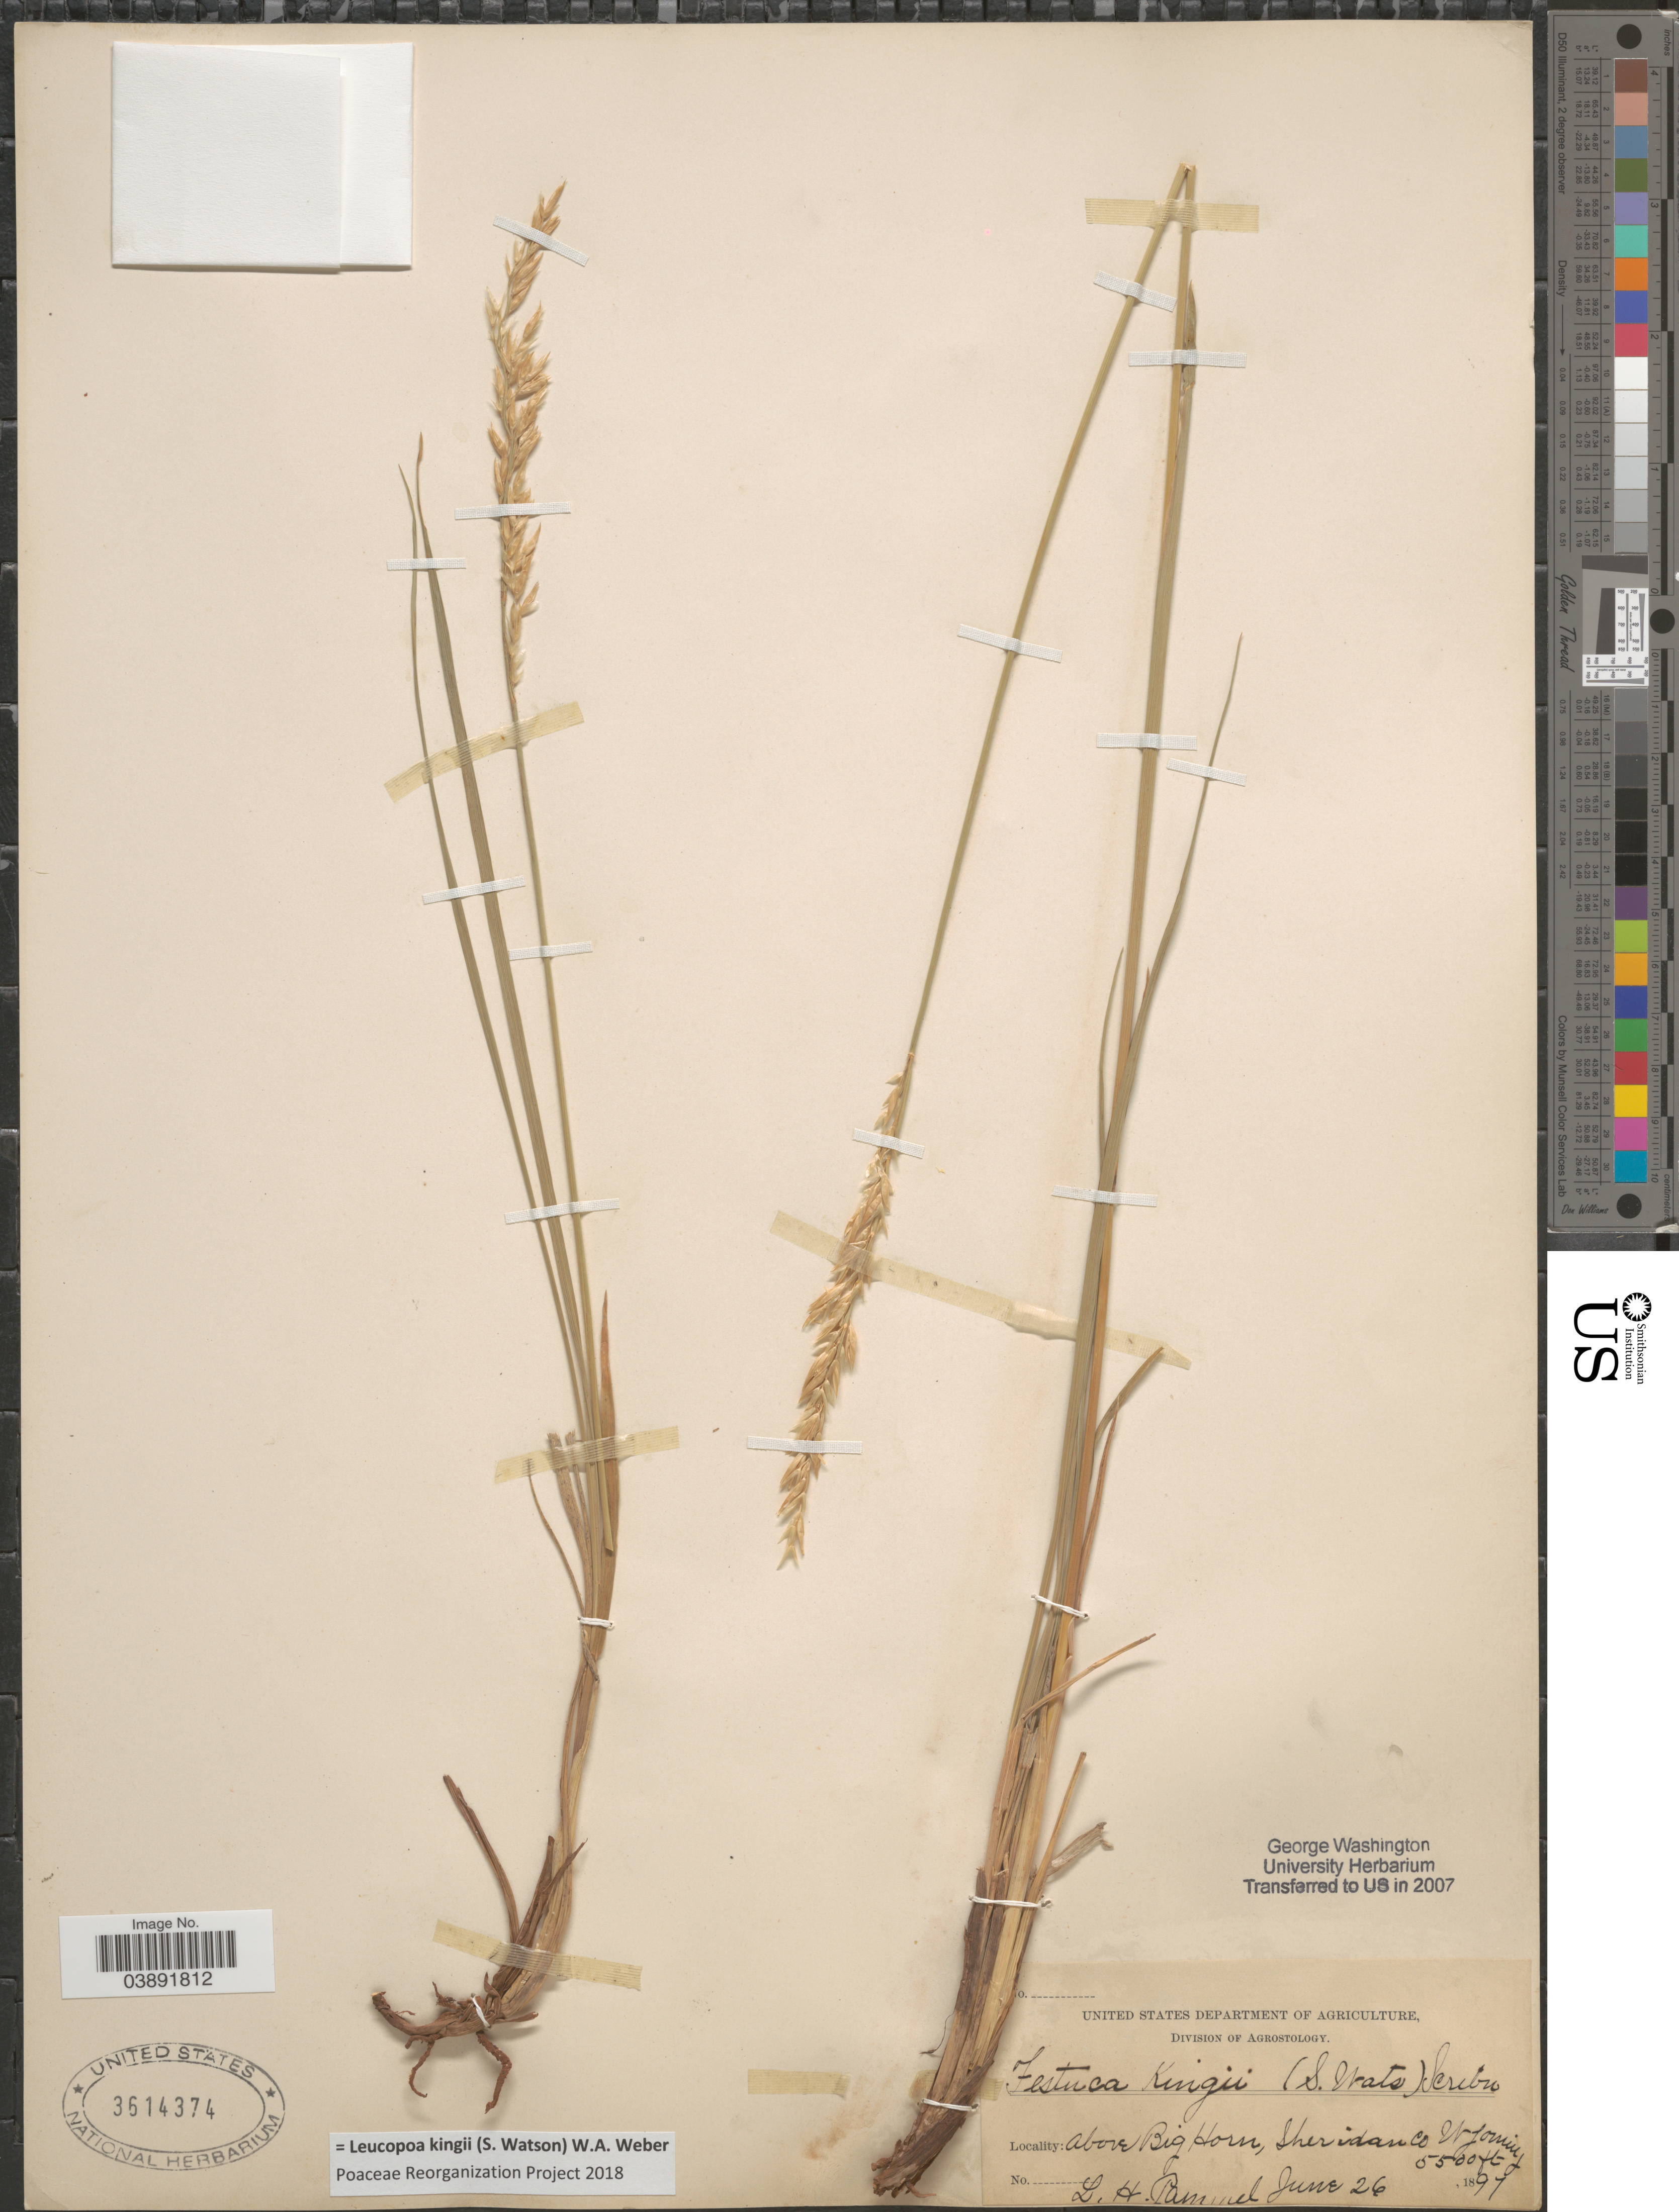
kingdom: Plantae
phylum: Tracheophyta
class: Liliopsida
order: Poales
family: Poaceae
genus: Hesperochloa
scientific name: Hesperochloa kingii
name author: (S. Watson) Rydb.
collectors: L. Pammel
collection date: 1897-06-26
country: United States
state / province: Wyoming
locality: Above Big Horn, Sheridan Co.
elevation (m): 1676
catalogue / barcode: US 3614374